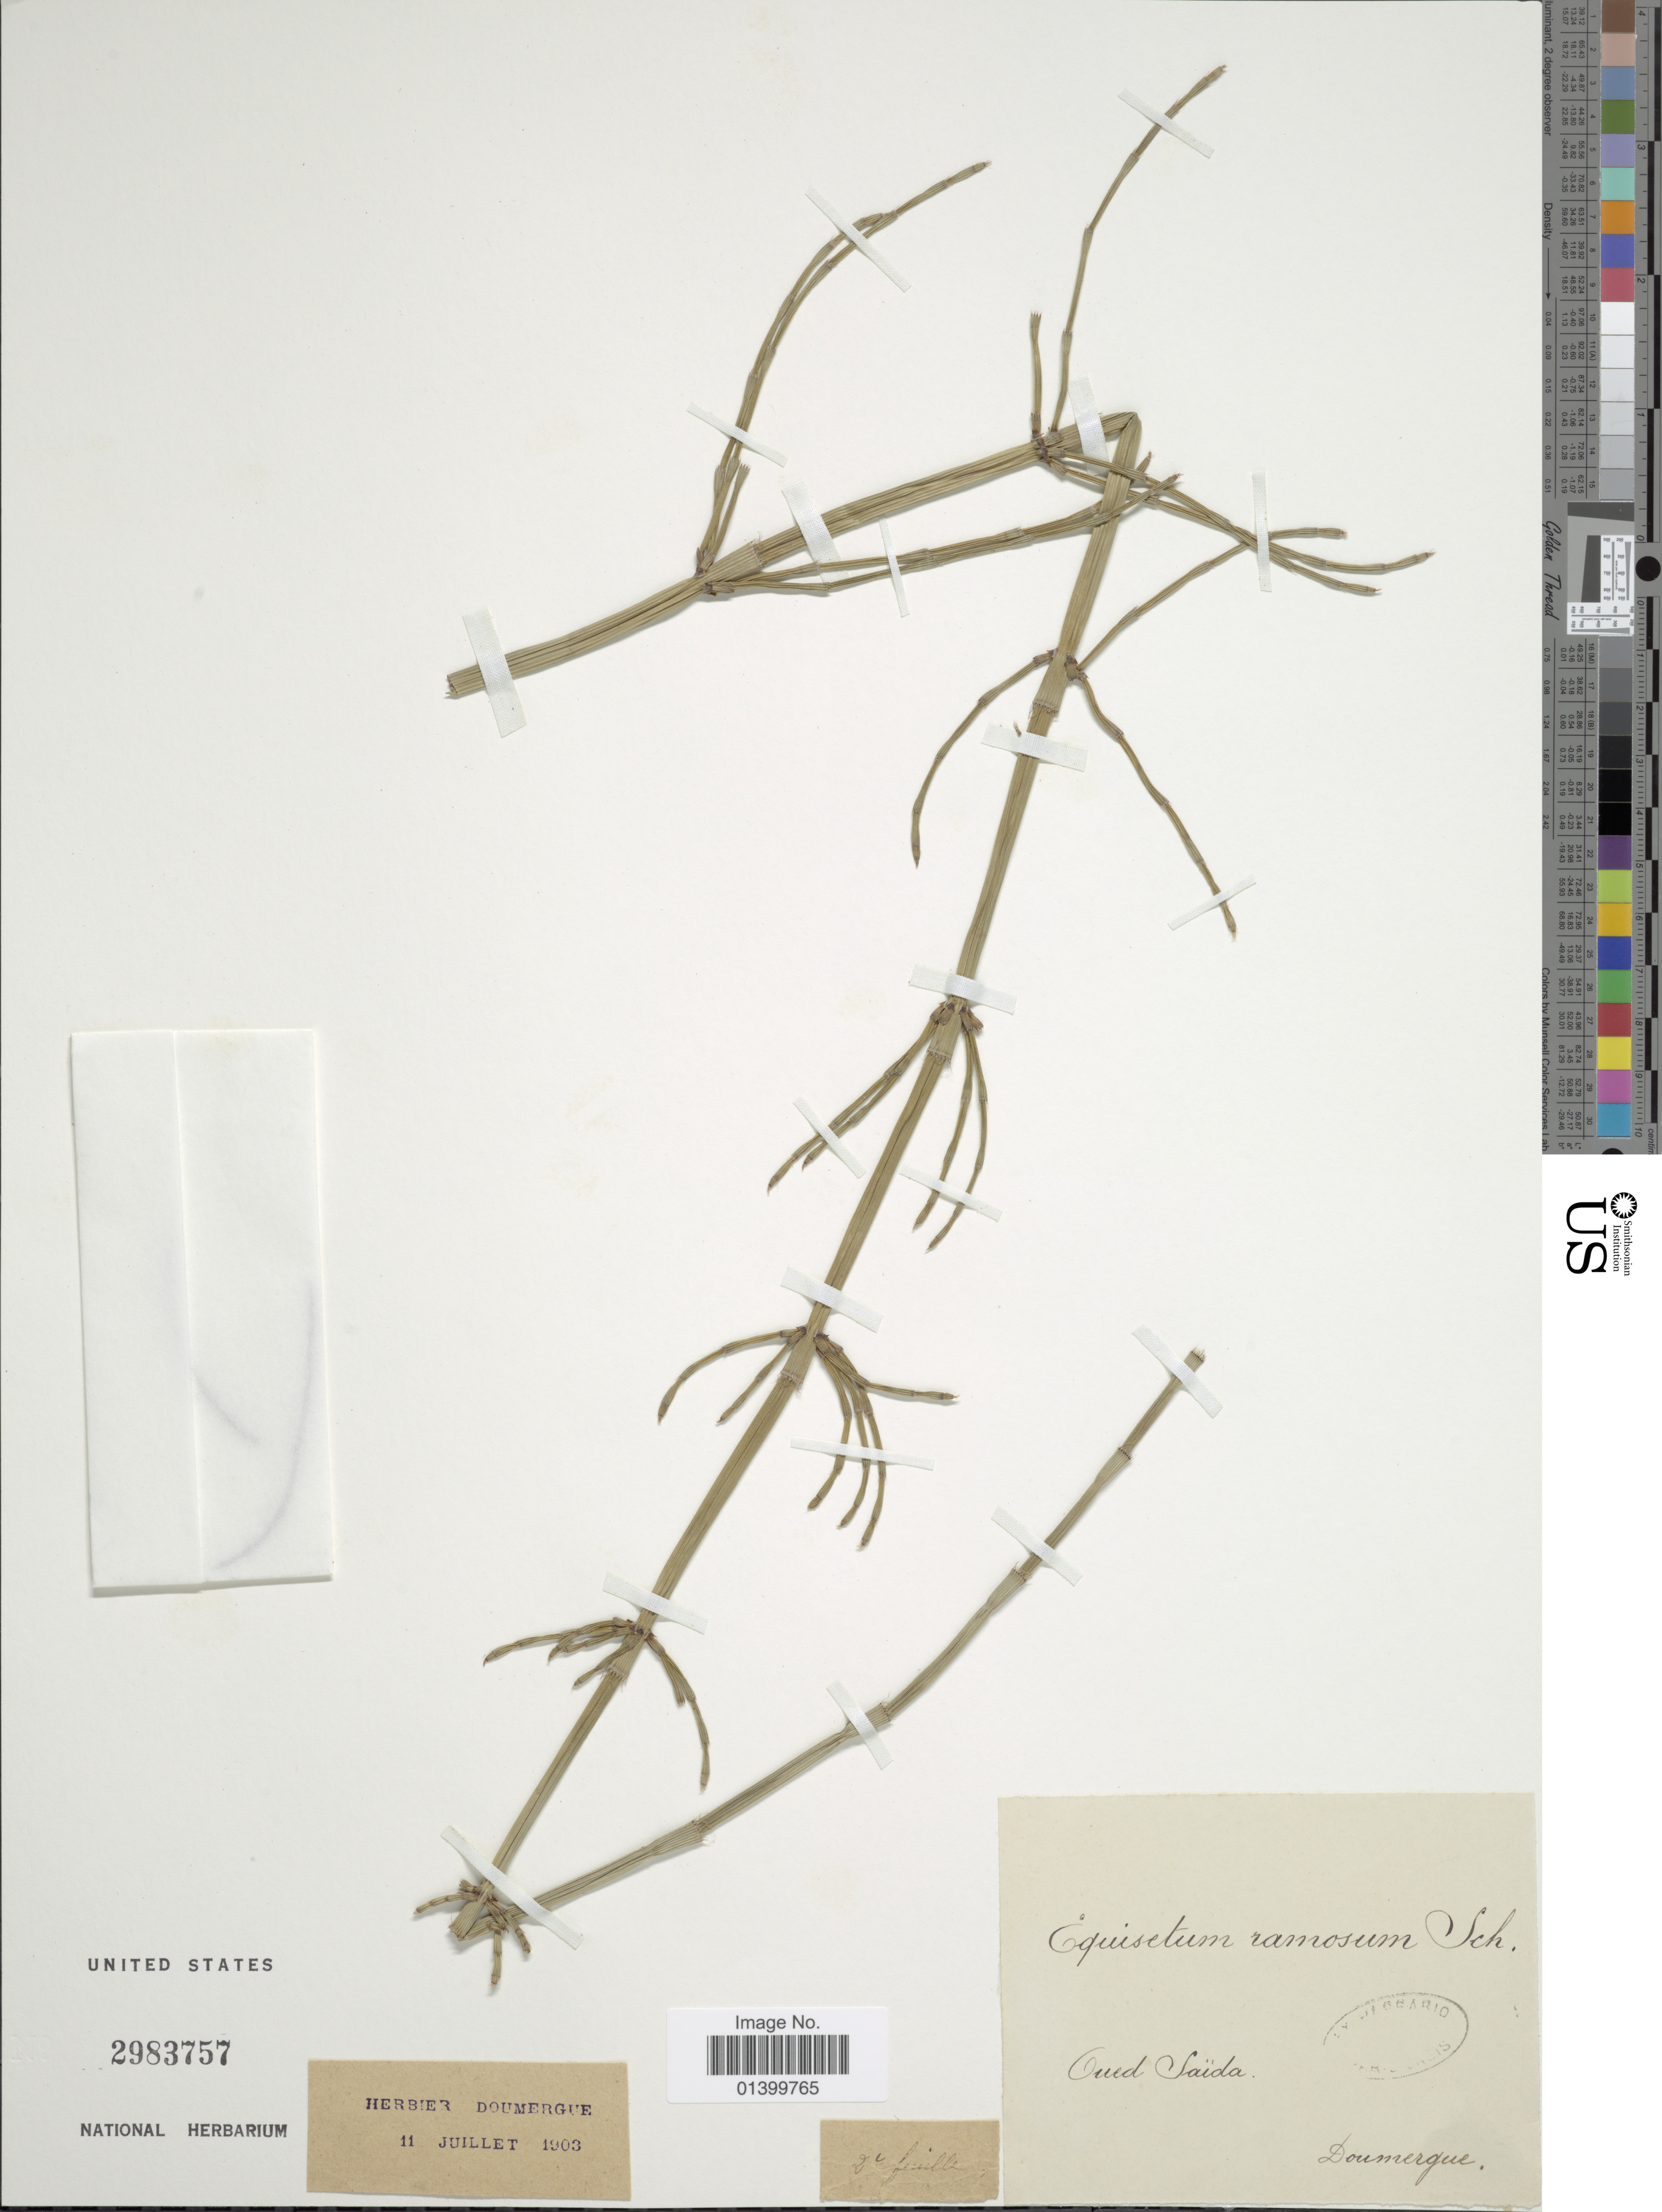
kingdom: Plantae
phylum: Tracheophyta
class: Polypodiopsida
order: Equisetales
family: Equisetaceae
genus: Equisetum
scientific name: Equisetum ramosissimum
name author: Desf.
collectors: F. Doumergue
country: Algeria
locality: Oued Saïda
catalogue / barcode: US 2983757